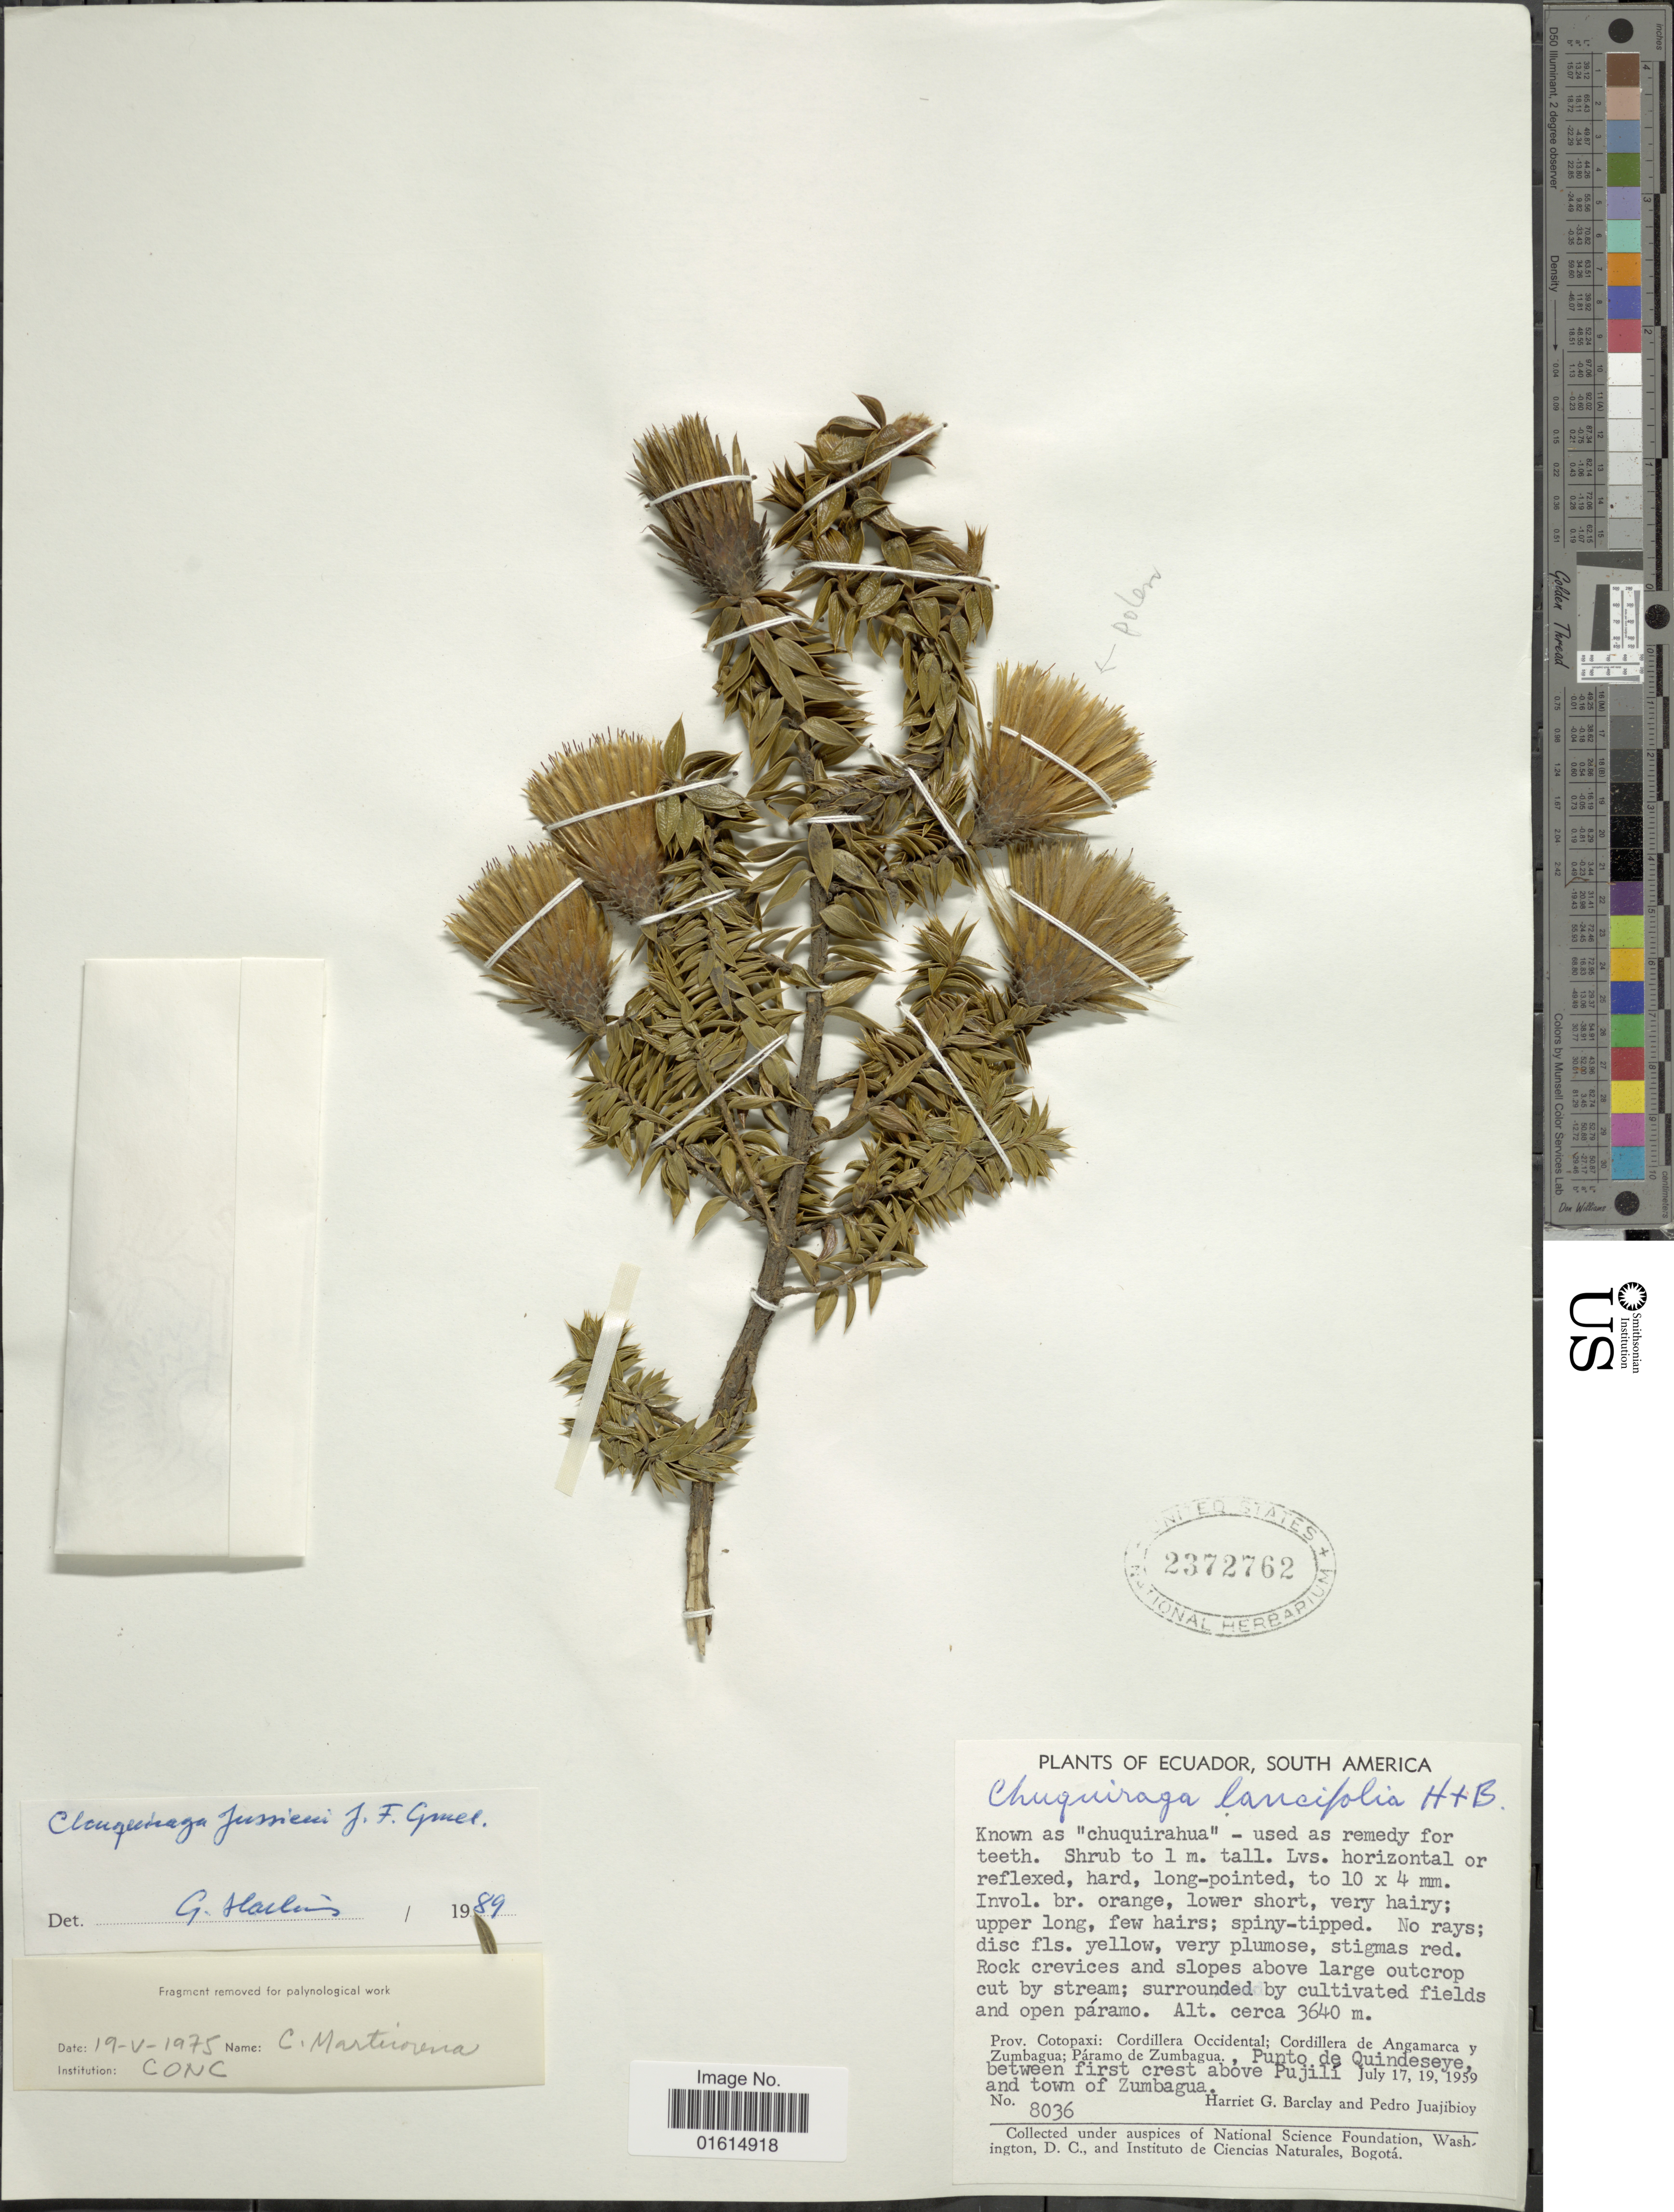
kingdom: Plantae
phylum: Tracheophyta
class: Magnoliopsida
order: Asterales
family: Asteraceae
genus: Chuquiraga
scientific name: Chuquiraga jussieui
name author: J.F. Gmel.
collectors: H. G. Barclay & P. Juajibioy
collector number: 8036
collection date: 1959-07-17/1959-07-19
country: Ecuador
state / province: Cotopaxi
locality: South America, Prov. Cotopaxi, Cordillera Occidental, Cordillera de Angamarca y Zumbagua, Paramo de Zumbagua, Punto de Quindeseye, between first crest above Pujill and town of Zumbagua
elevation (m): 3640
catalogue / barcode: US 2372762